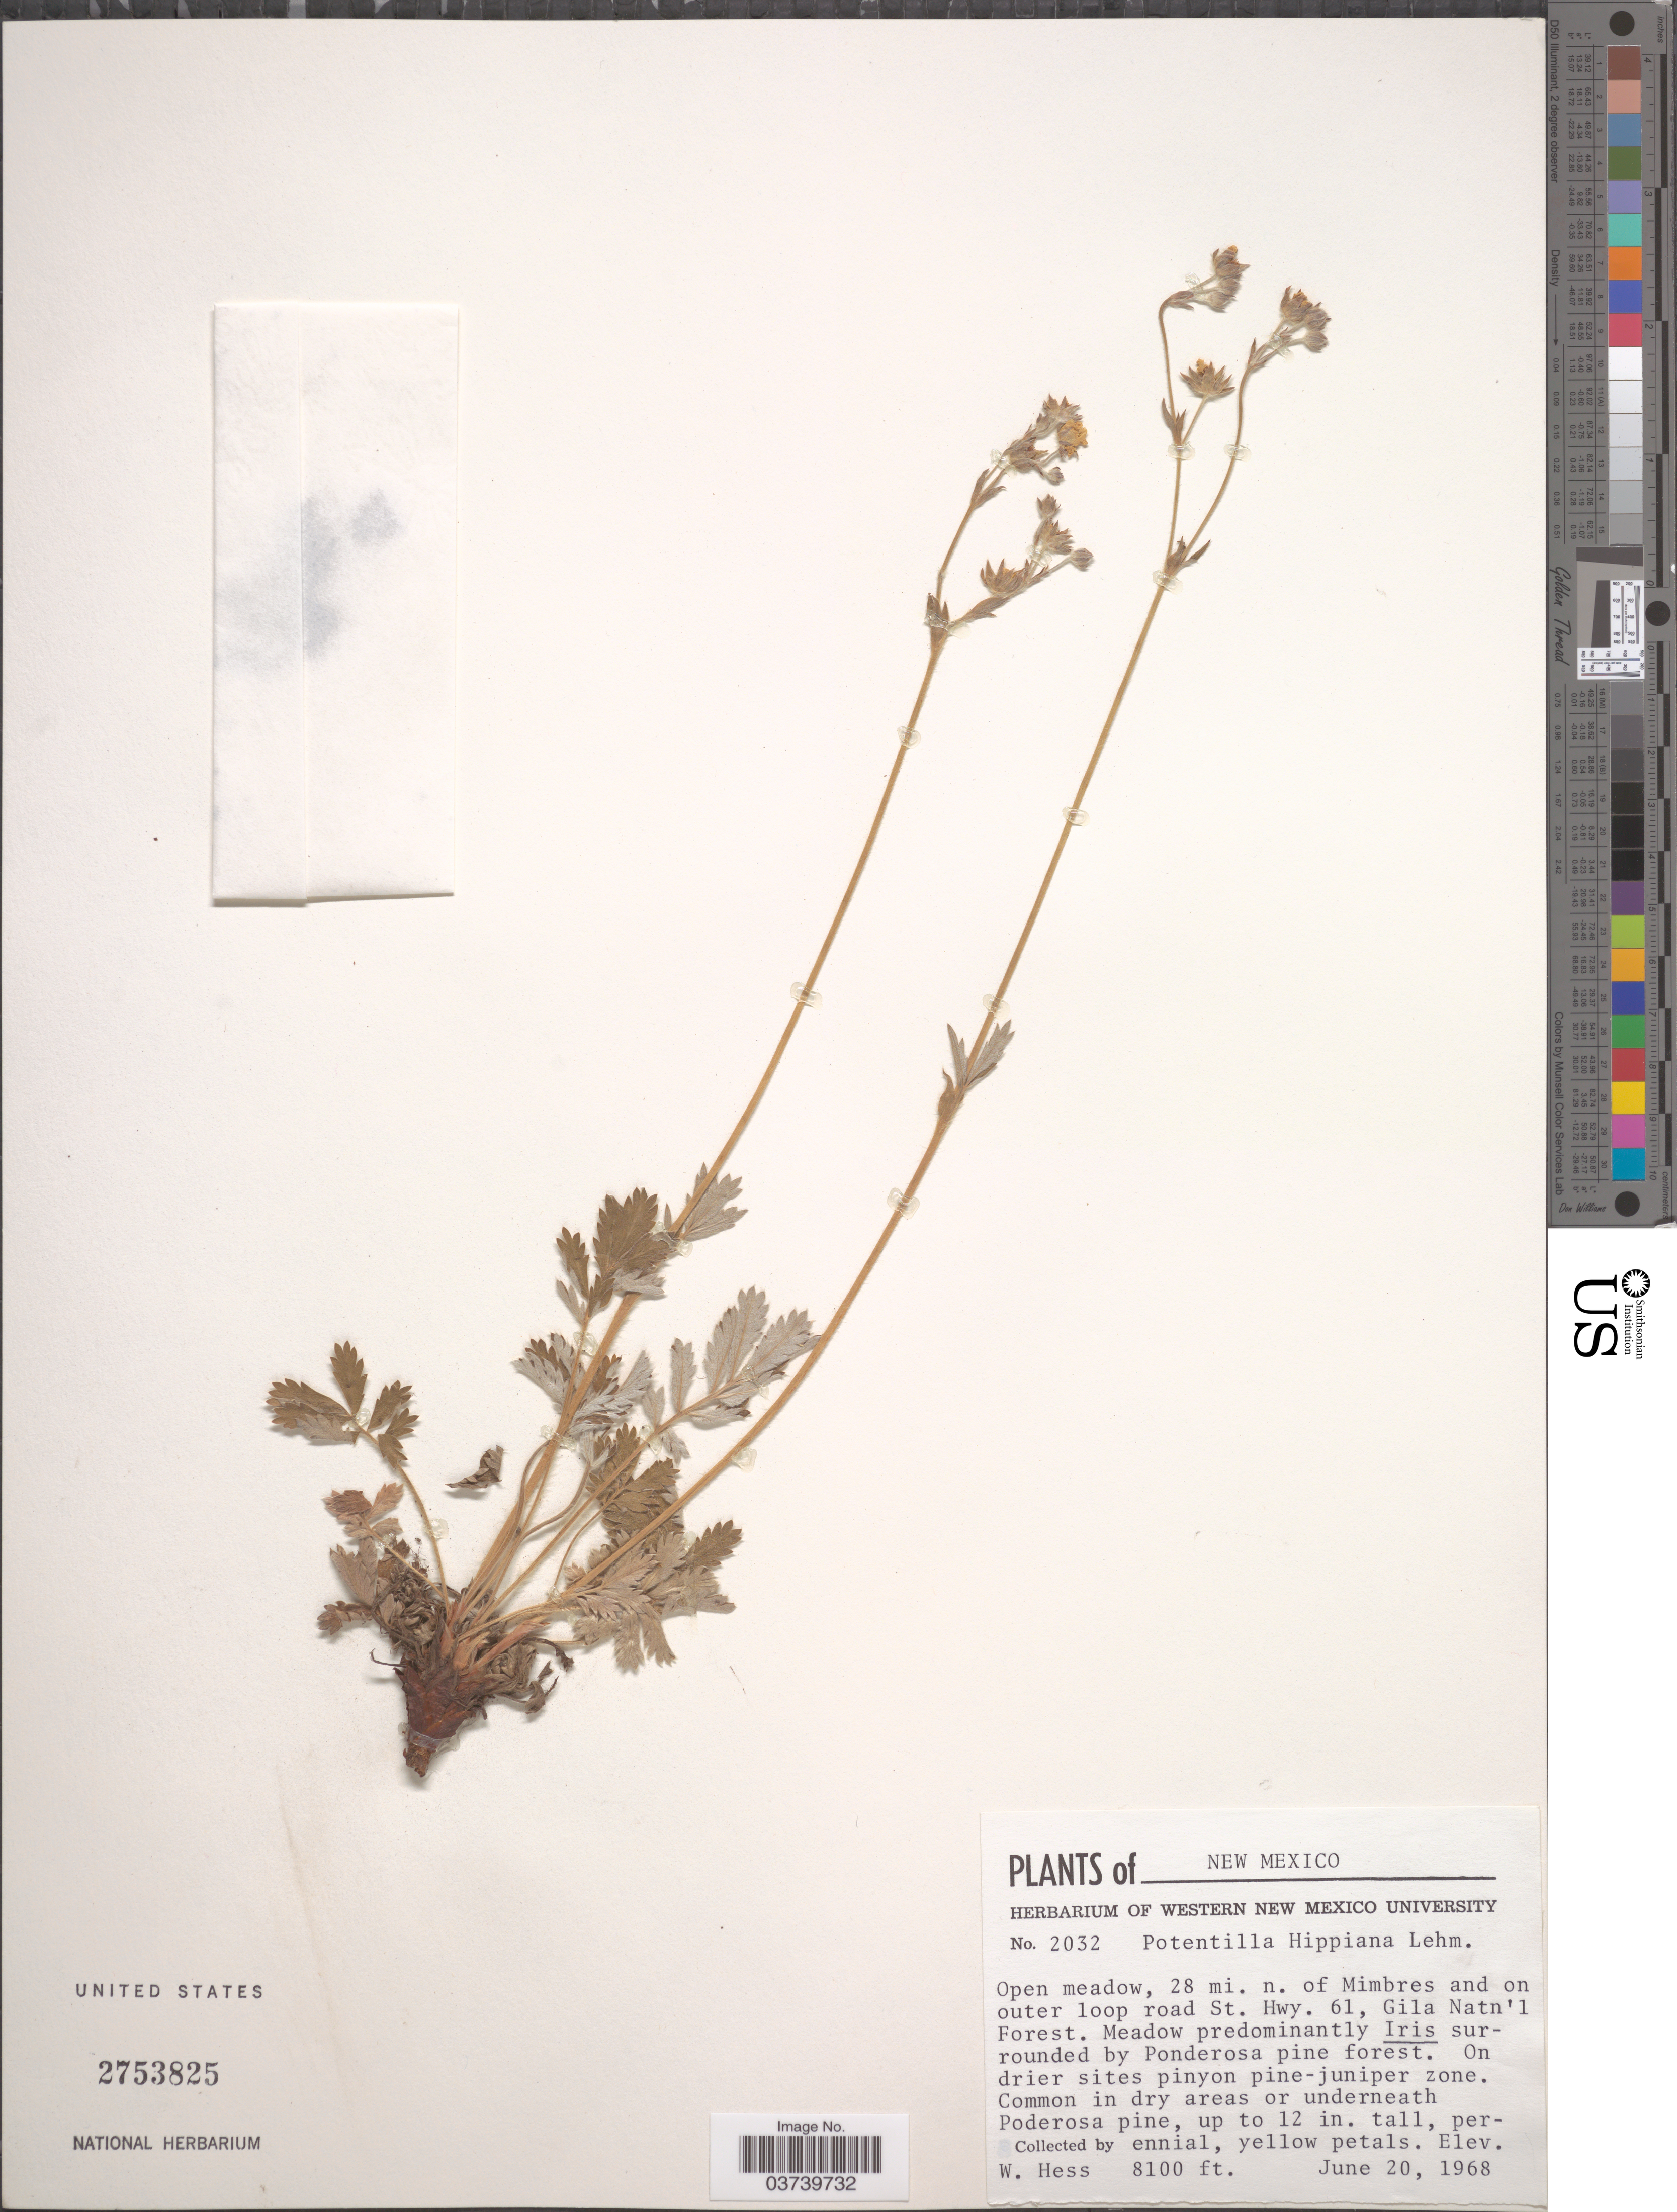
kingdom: Plantae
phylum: Tracheophyta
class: Magnoliopsida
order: Rosales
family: Rosaceae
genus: Potentilla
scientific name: Potentilla hippiana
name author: Lehm.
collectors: W. Hess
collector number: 2032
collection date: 1968-06-20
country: United States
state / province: New Mexico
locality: Open meadow, 28 mi. n. of Mimbres and on outer loop road St. Hwy. 61, Gila Natn'l Forest.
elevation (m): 2469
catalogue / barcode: US 2753825